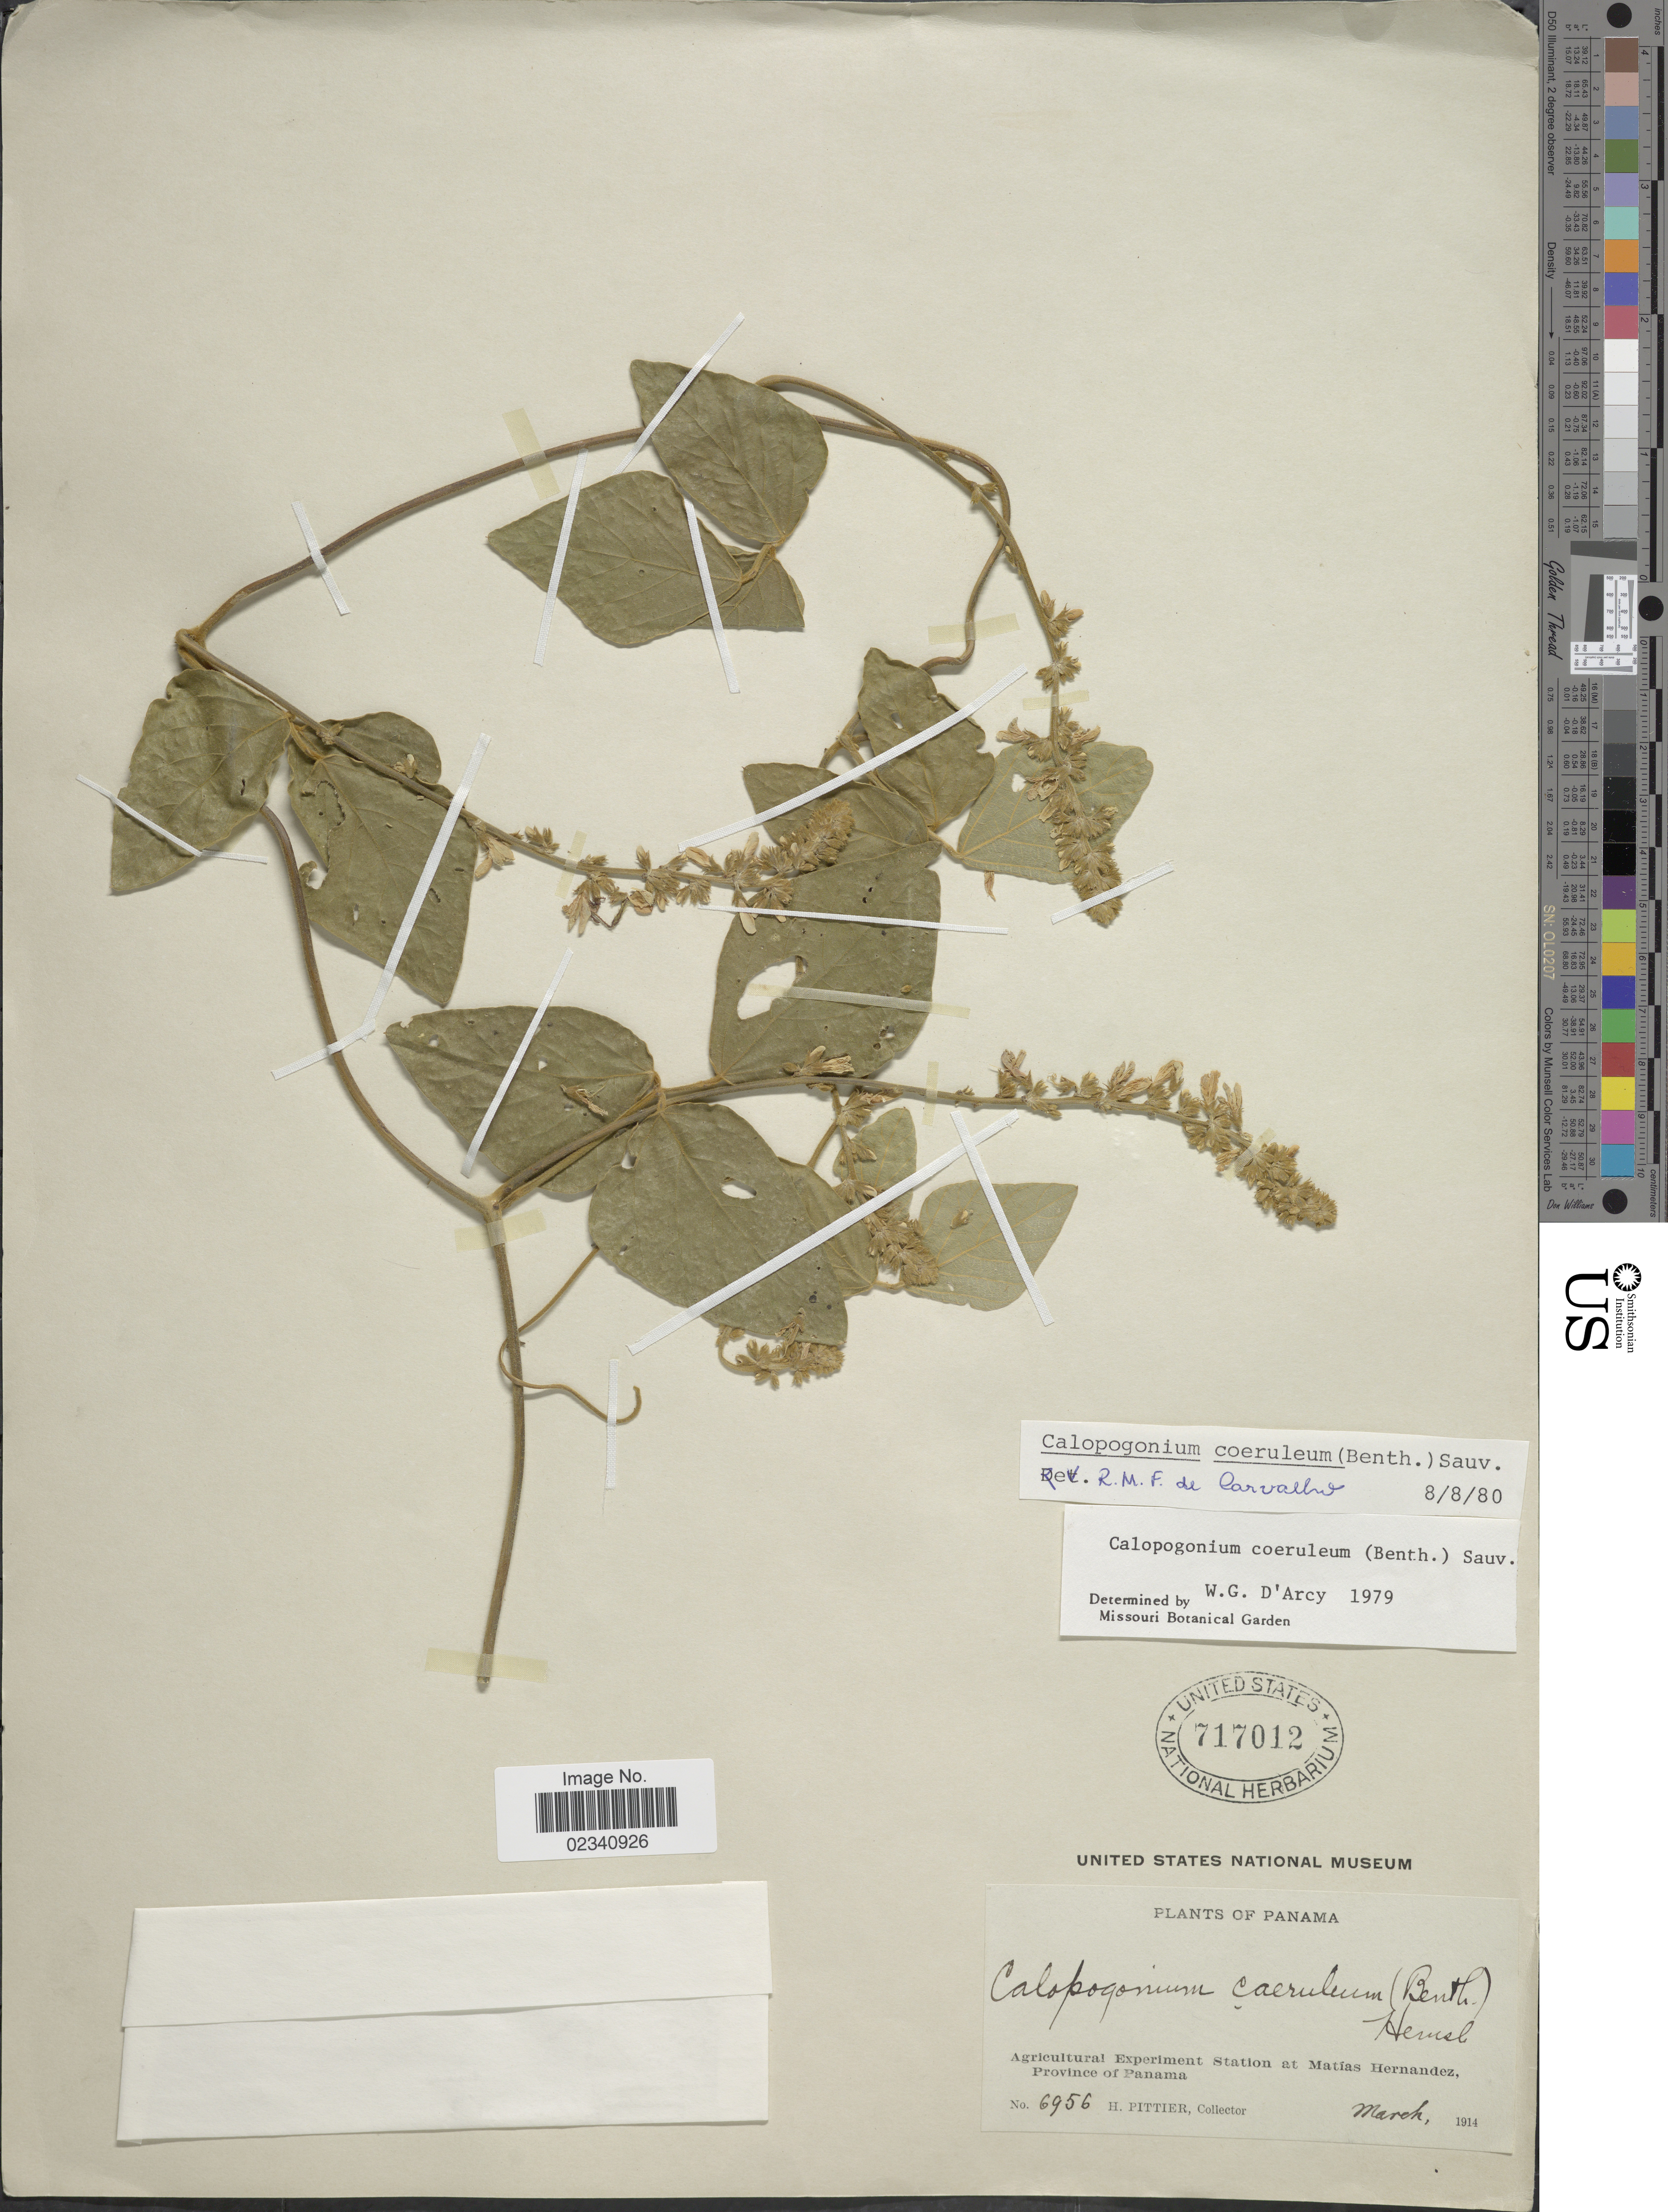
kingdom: Plantae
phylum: Tracheophyta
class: Magnoliopsida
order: Fabales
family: Fabaceae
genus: Calopogonium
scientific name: Calopogonium caeruleum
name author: (Benth.) C. Wright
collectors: R. S. Williams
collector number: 6956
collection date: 1914-03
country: Panama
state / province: Panamá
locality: Agricultural Experiment Station at Matias Hernandez, Province of Panama.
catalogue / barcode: US 717012